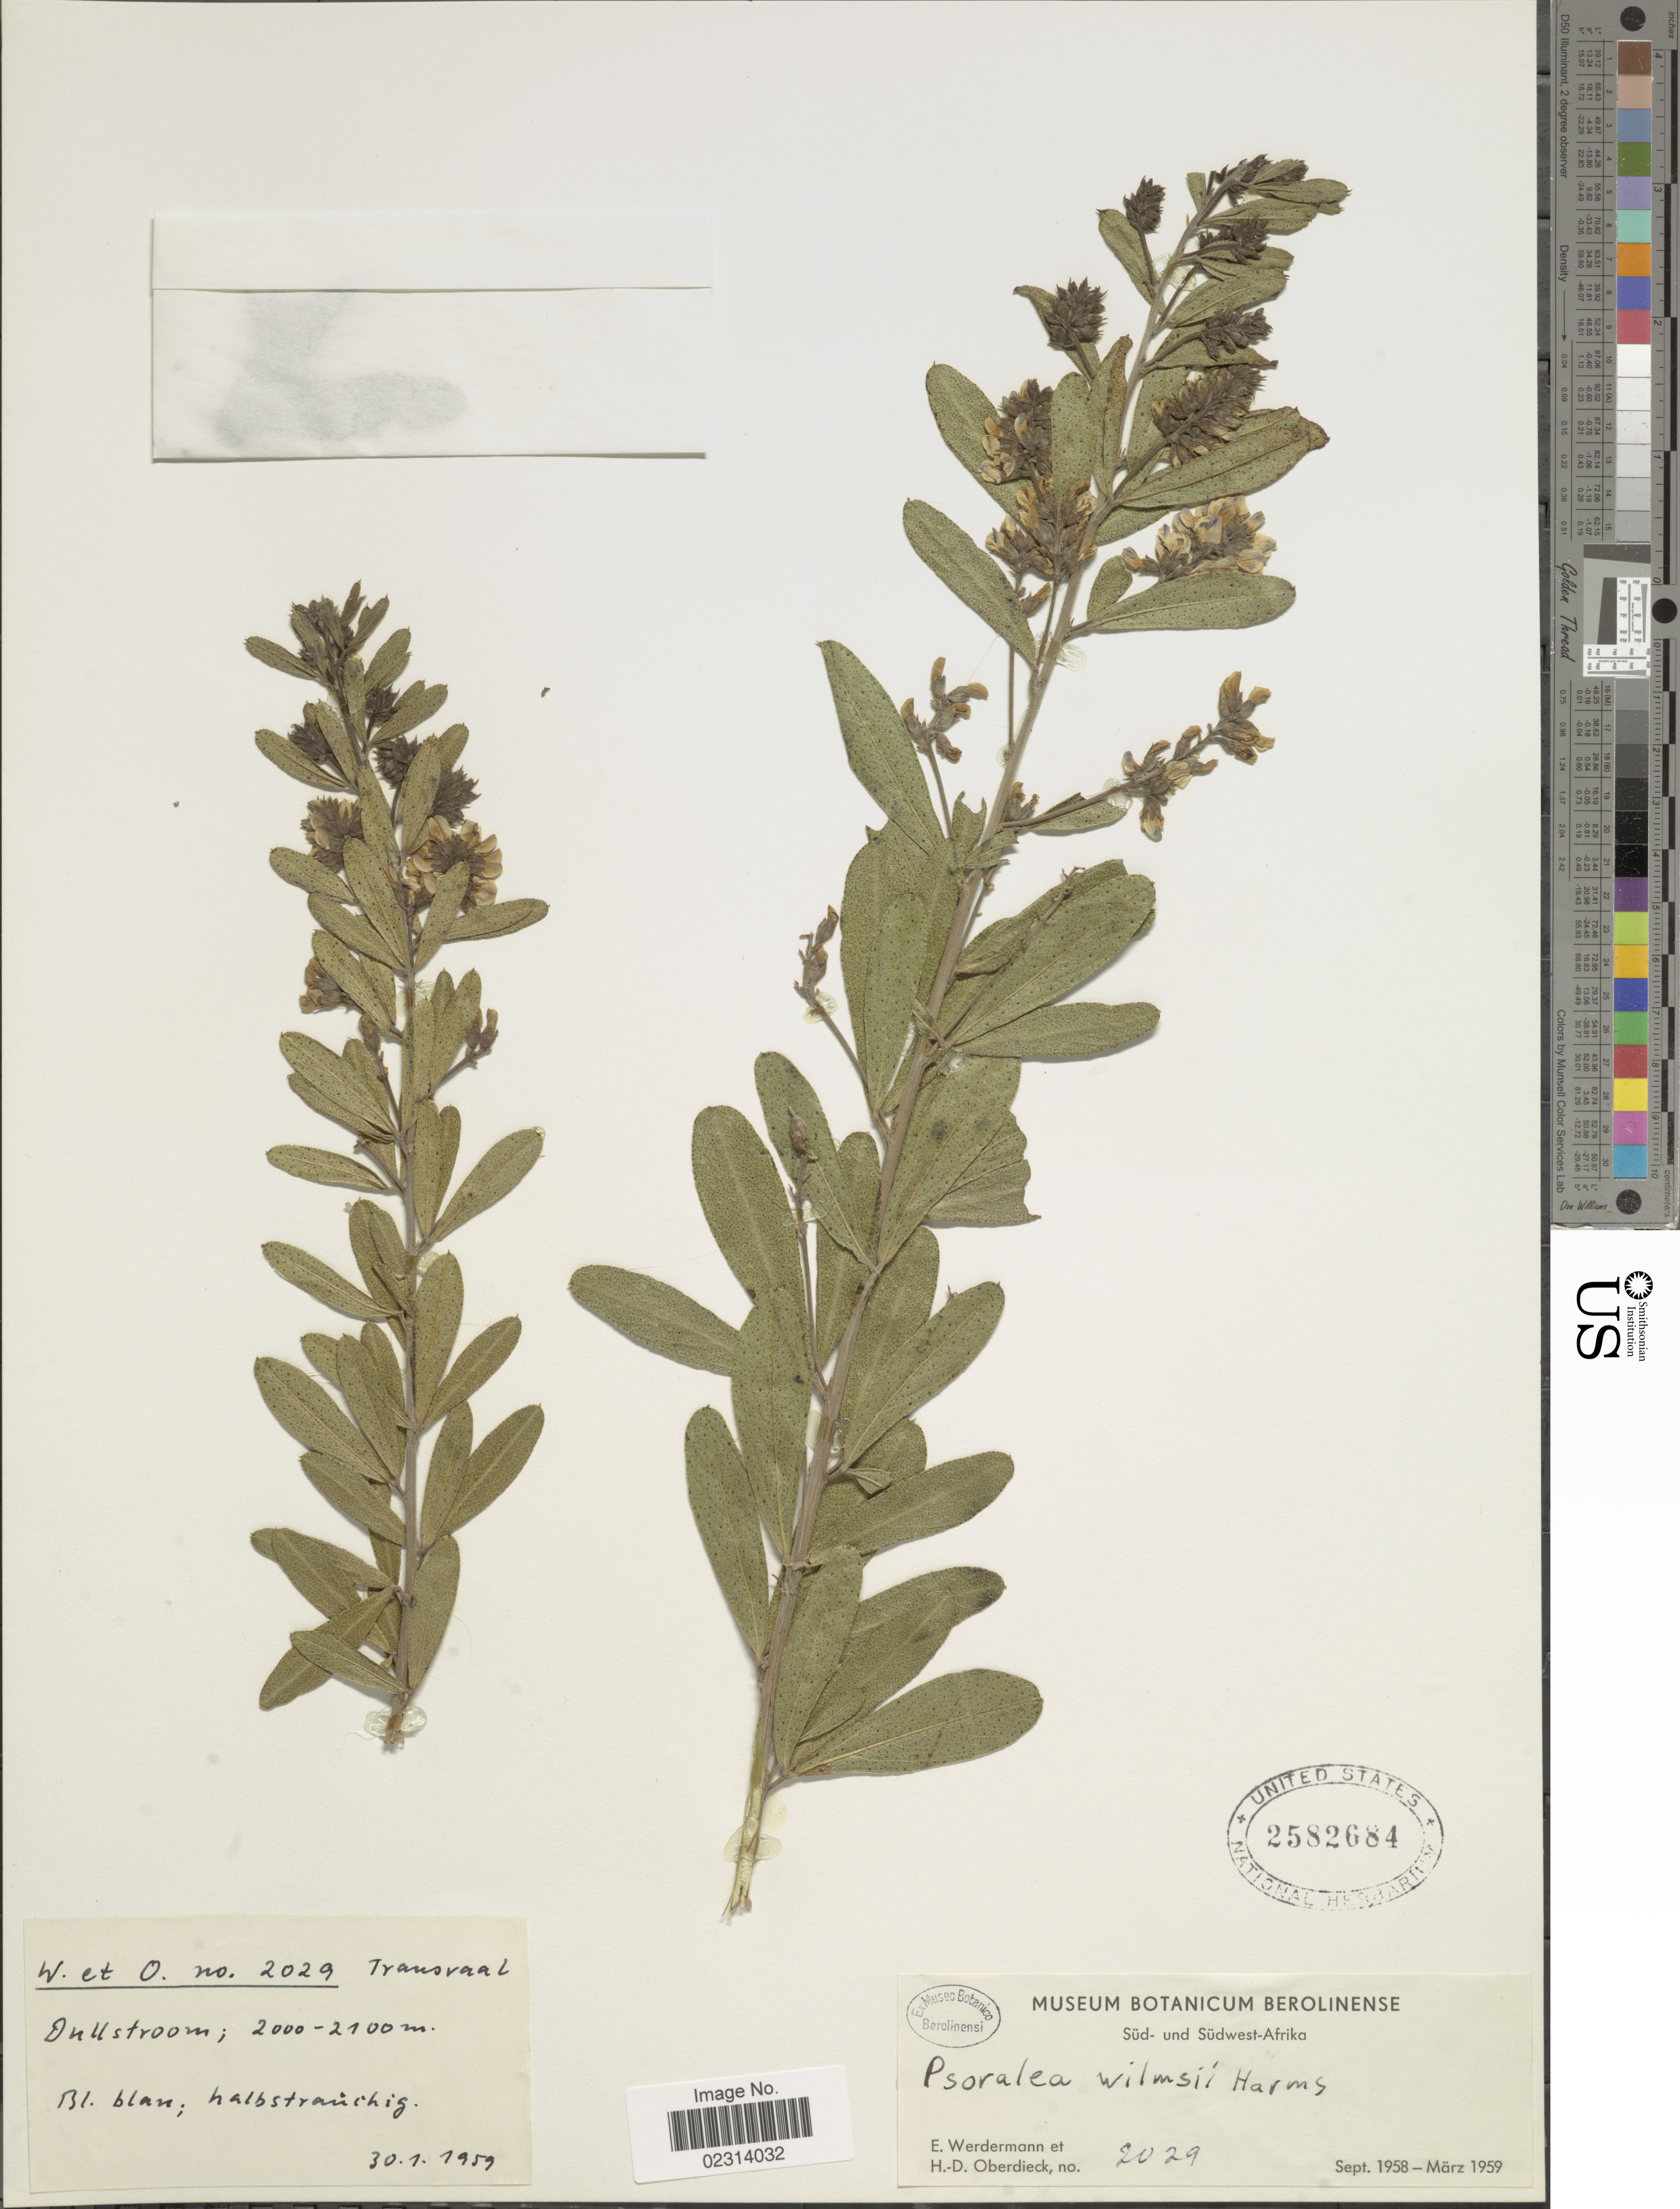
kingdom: Plantae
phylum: Tracheophyta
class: Magnoliopsida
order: Fabales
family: Fabaceae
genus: Otholobium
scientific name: Otholobium wilmsii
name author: (Harms) C.H. Stirt.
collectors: E. Werdermann & H. Oberdieck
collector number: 2029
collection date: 1958-09/1959-03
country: South Africa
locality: Sud-Sudwest-Afrika, Dullstroom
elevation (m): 2000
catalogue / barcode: US 25829684